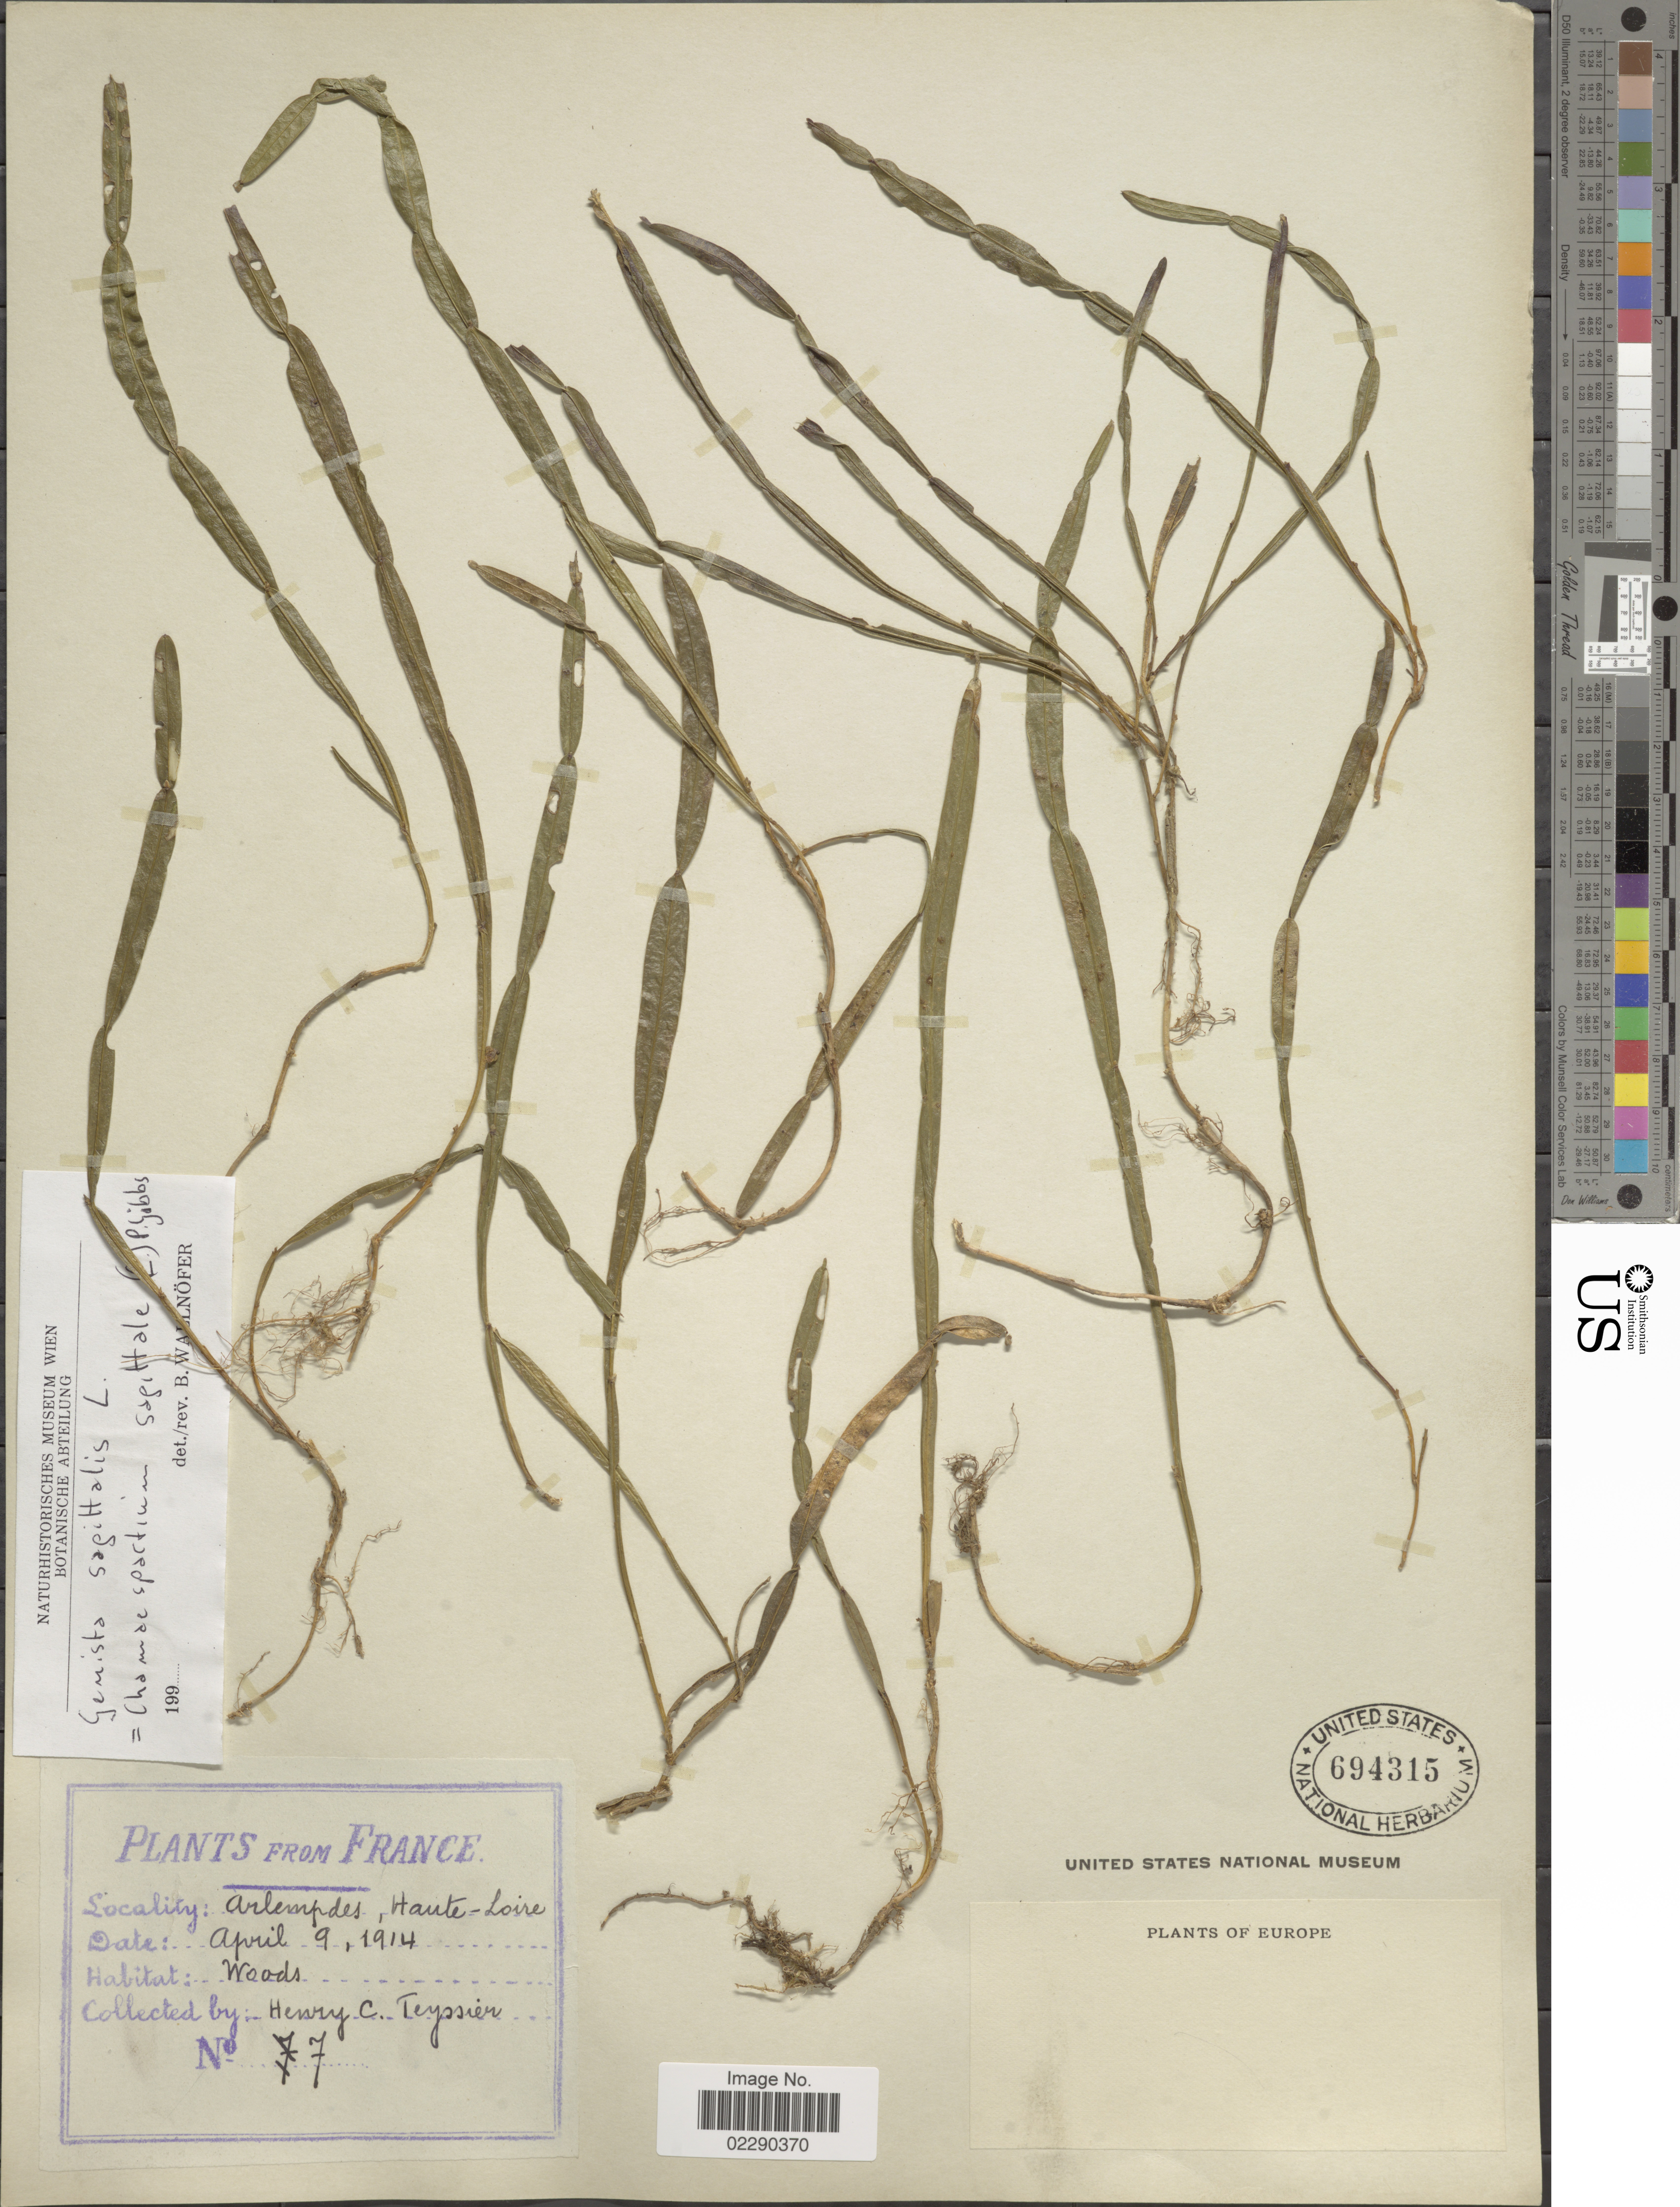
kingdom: Plantae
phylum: Tracheophyta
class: Magnoliopsida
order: Fabales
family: Fabaceae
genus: Genista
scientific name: Genista sagittalis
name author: L.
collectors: H. Teyssier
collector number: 7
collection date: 1914-04-09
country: France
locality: Arlempdes, Haute-Loire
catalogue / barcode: US 694315